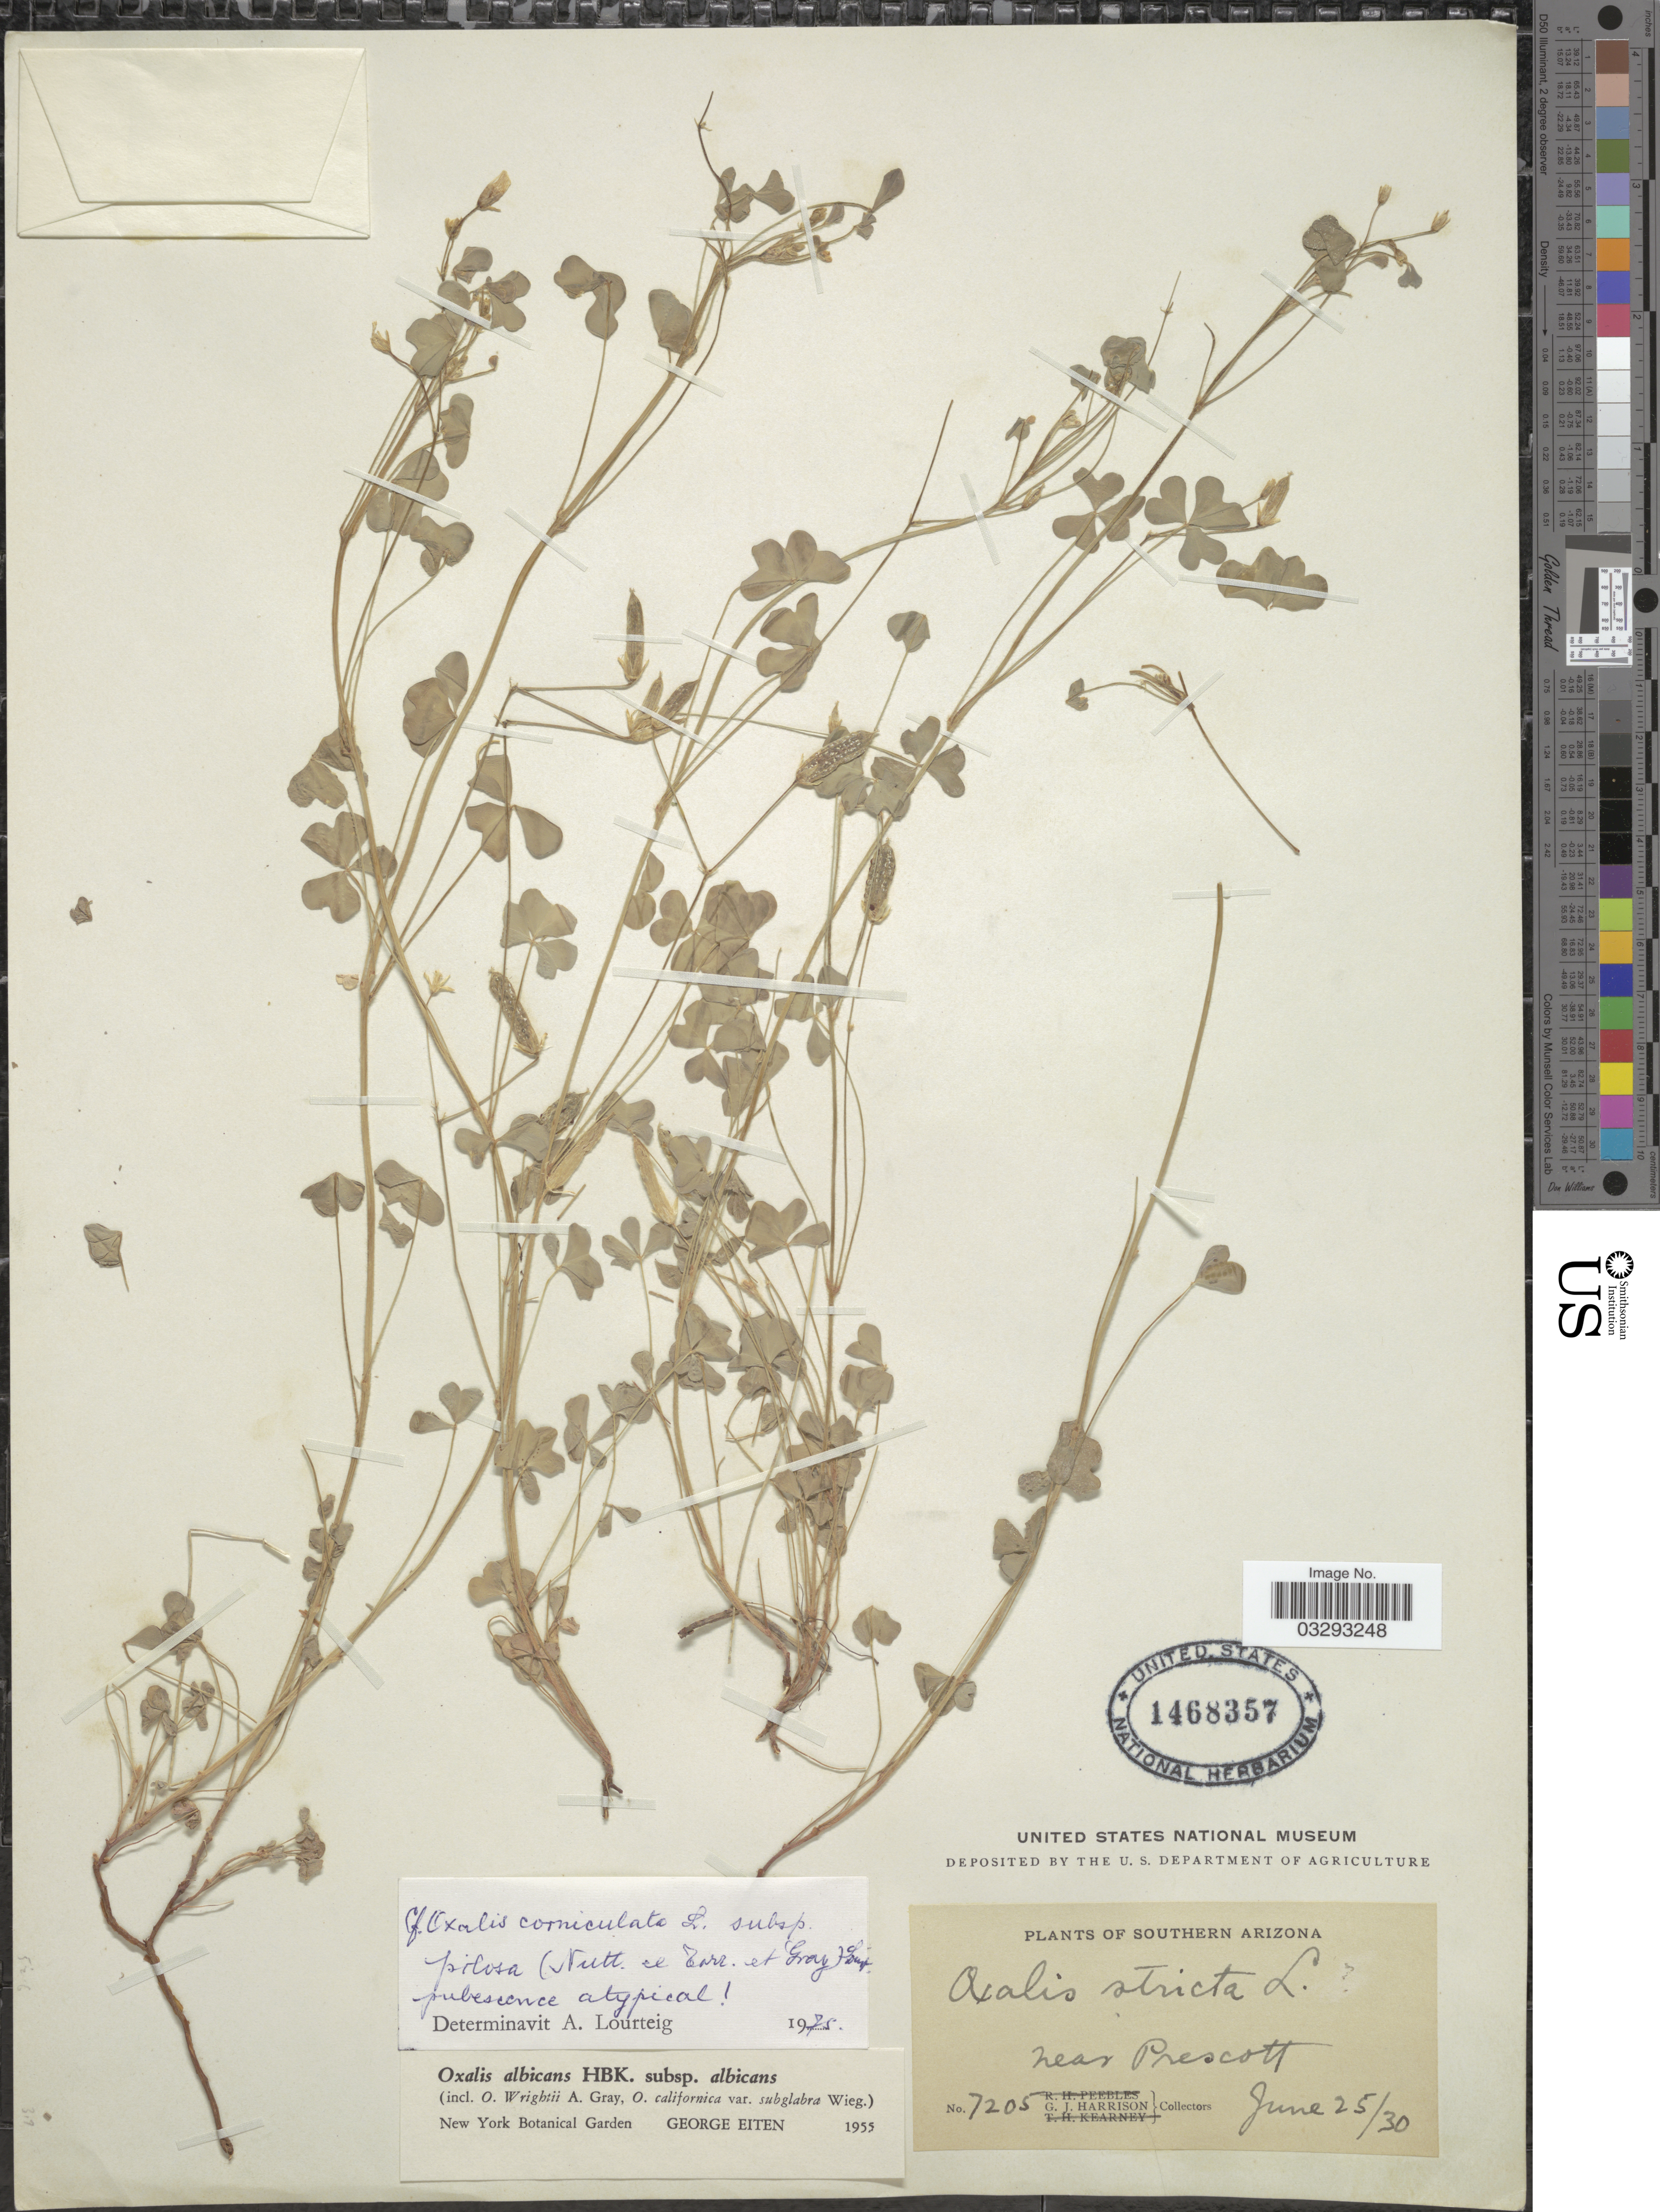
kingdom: Plantae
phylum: Tracheophyta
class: Magnoliopsida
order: Oxalidales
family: Oxalidaceae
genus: Oxalis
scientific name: Oxalis corniculata subsp. pilosa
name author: (Nutt.) Lourteig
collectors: G. J. Harrison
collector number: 7205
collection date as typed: Transcribed d/m/y: 25/6/30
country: United States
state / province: Arizona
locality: Southern Arizona. Near Prescott.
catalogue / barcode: US 1468357